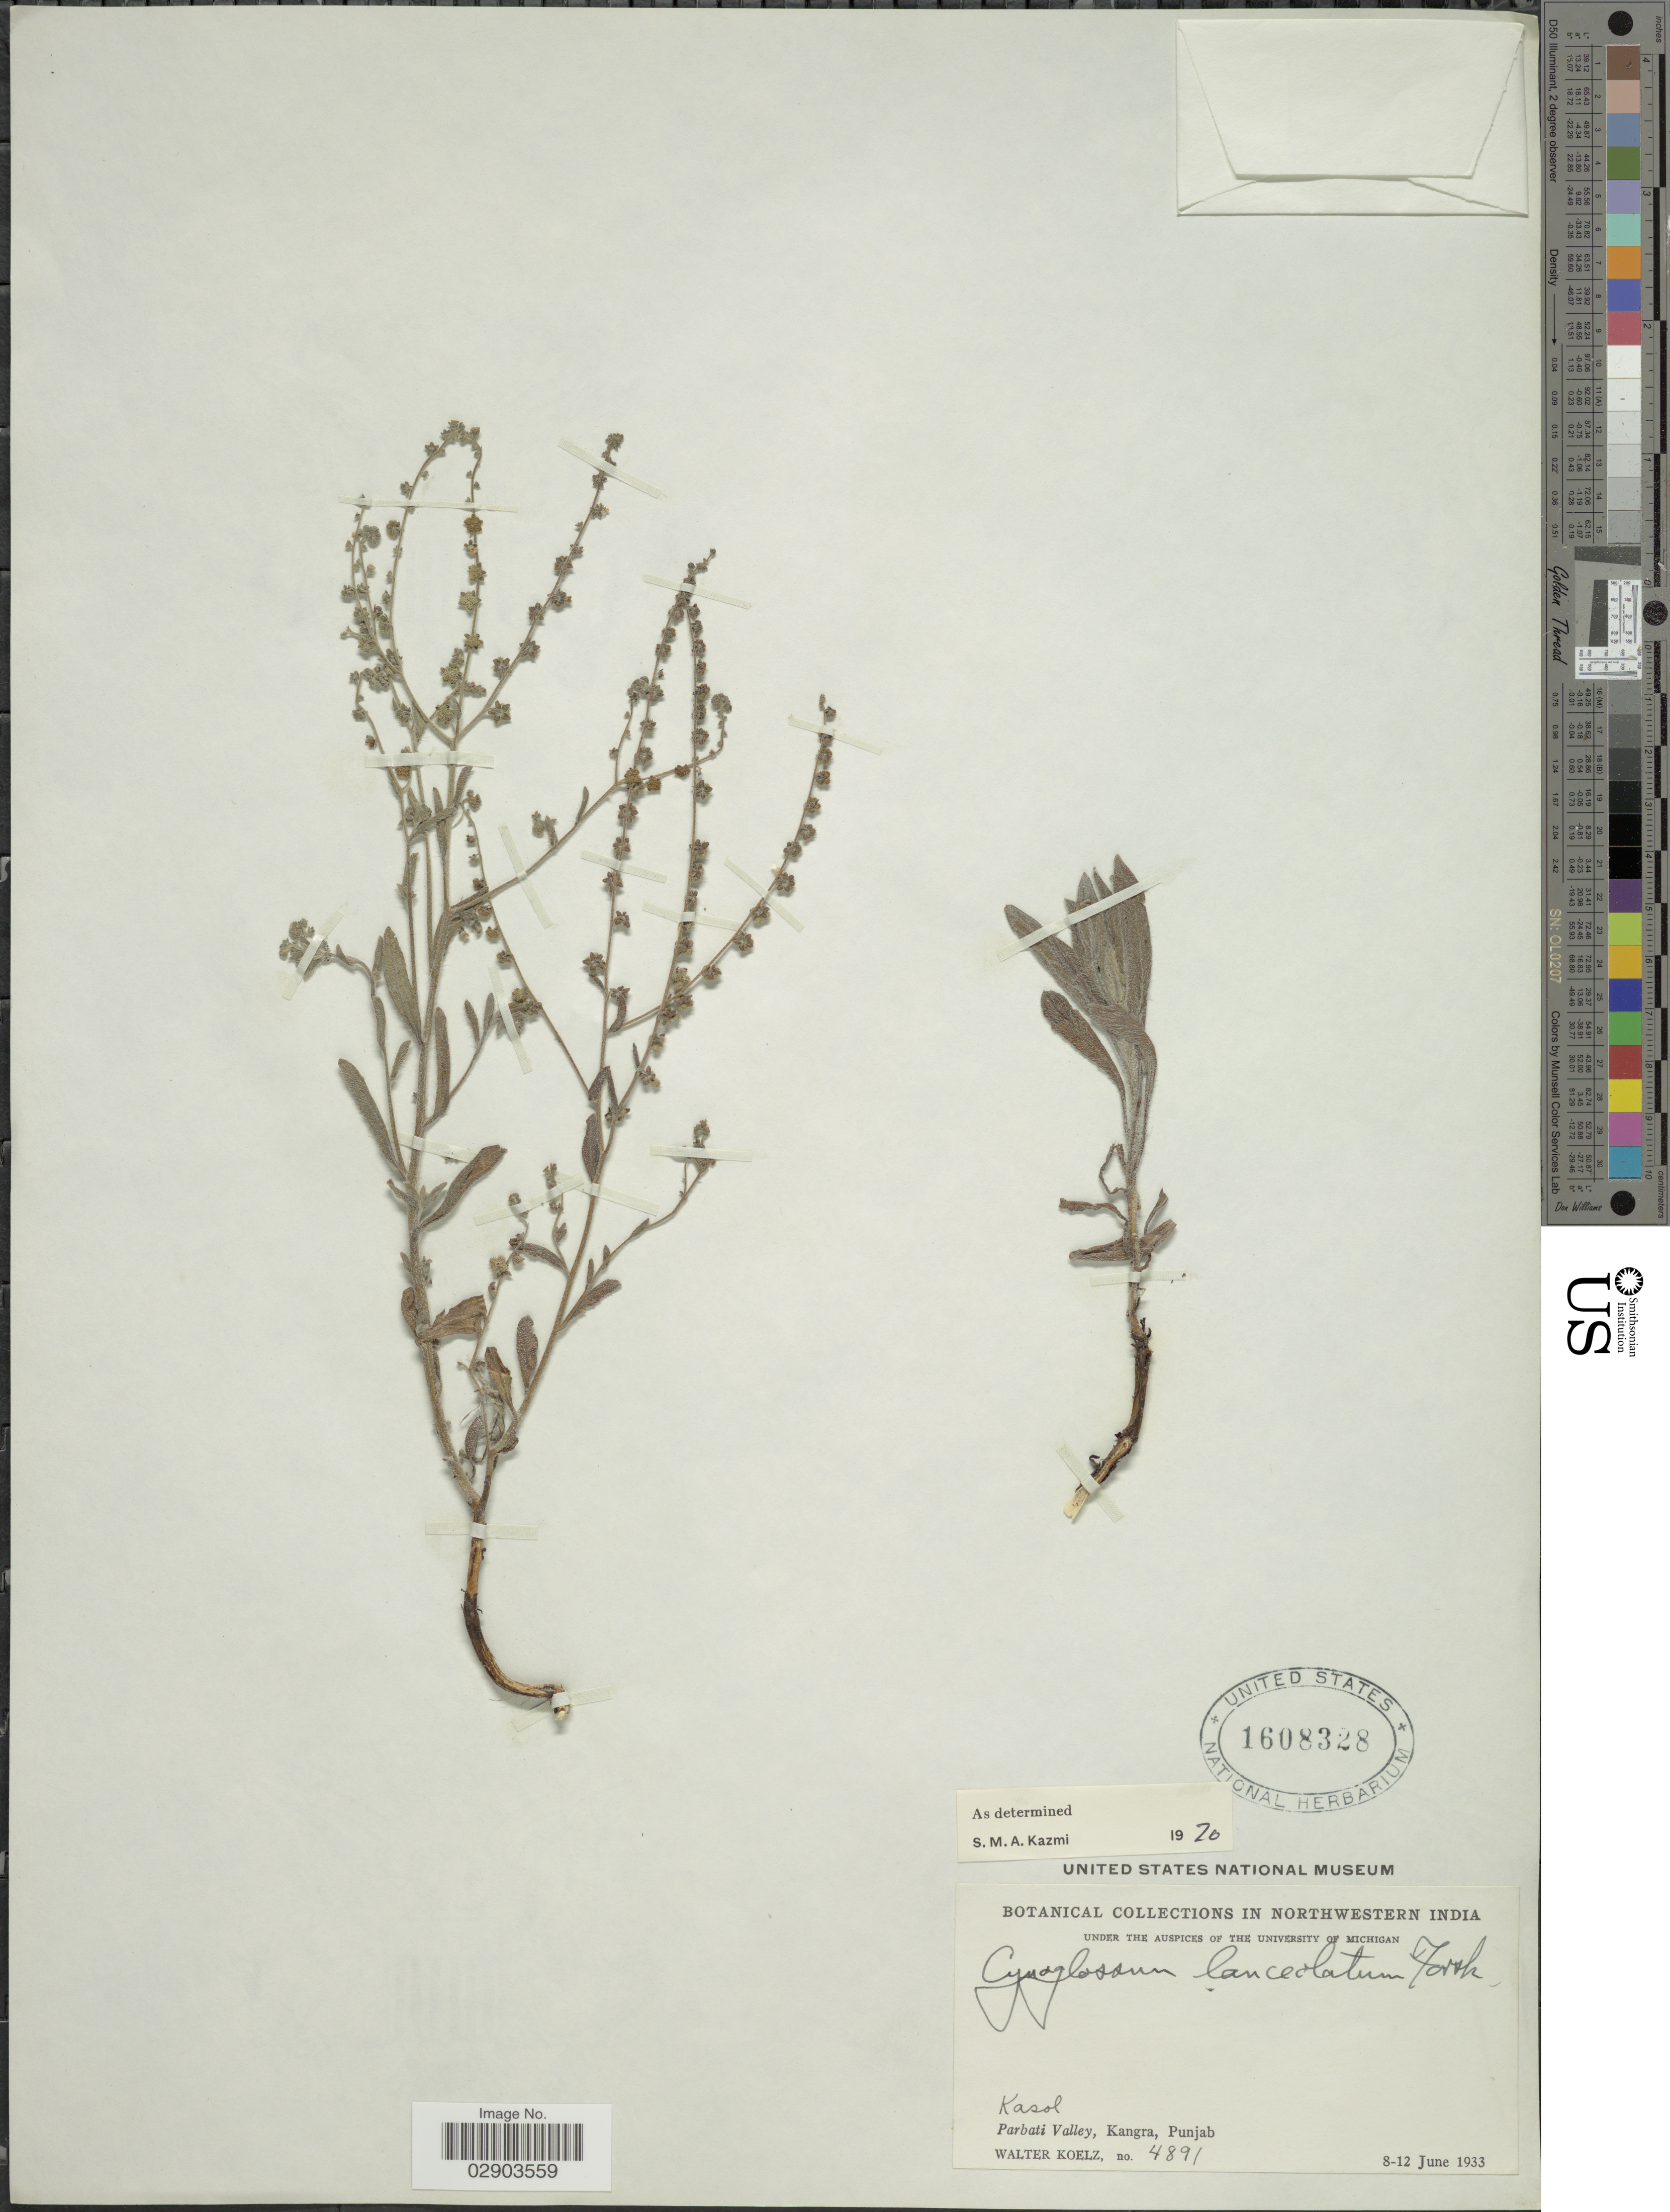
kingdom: Plantae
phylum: Tracheophyta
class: Magnoliopsida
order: Boraginales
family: Boraginaceae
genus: Cynoglossum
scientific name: Cynoglossum lanceolatum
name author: Forssk.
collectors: W. N. Koelz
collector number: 4891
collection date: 1933-06-08/1933-06-12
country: India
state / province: Punjab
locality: Northwestern India, Kasol, Parbati Valley, Kangra, Punjab.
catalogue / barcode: US 1608328